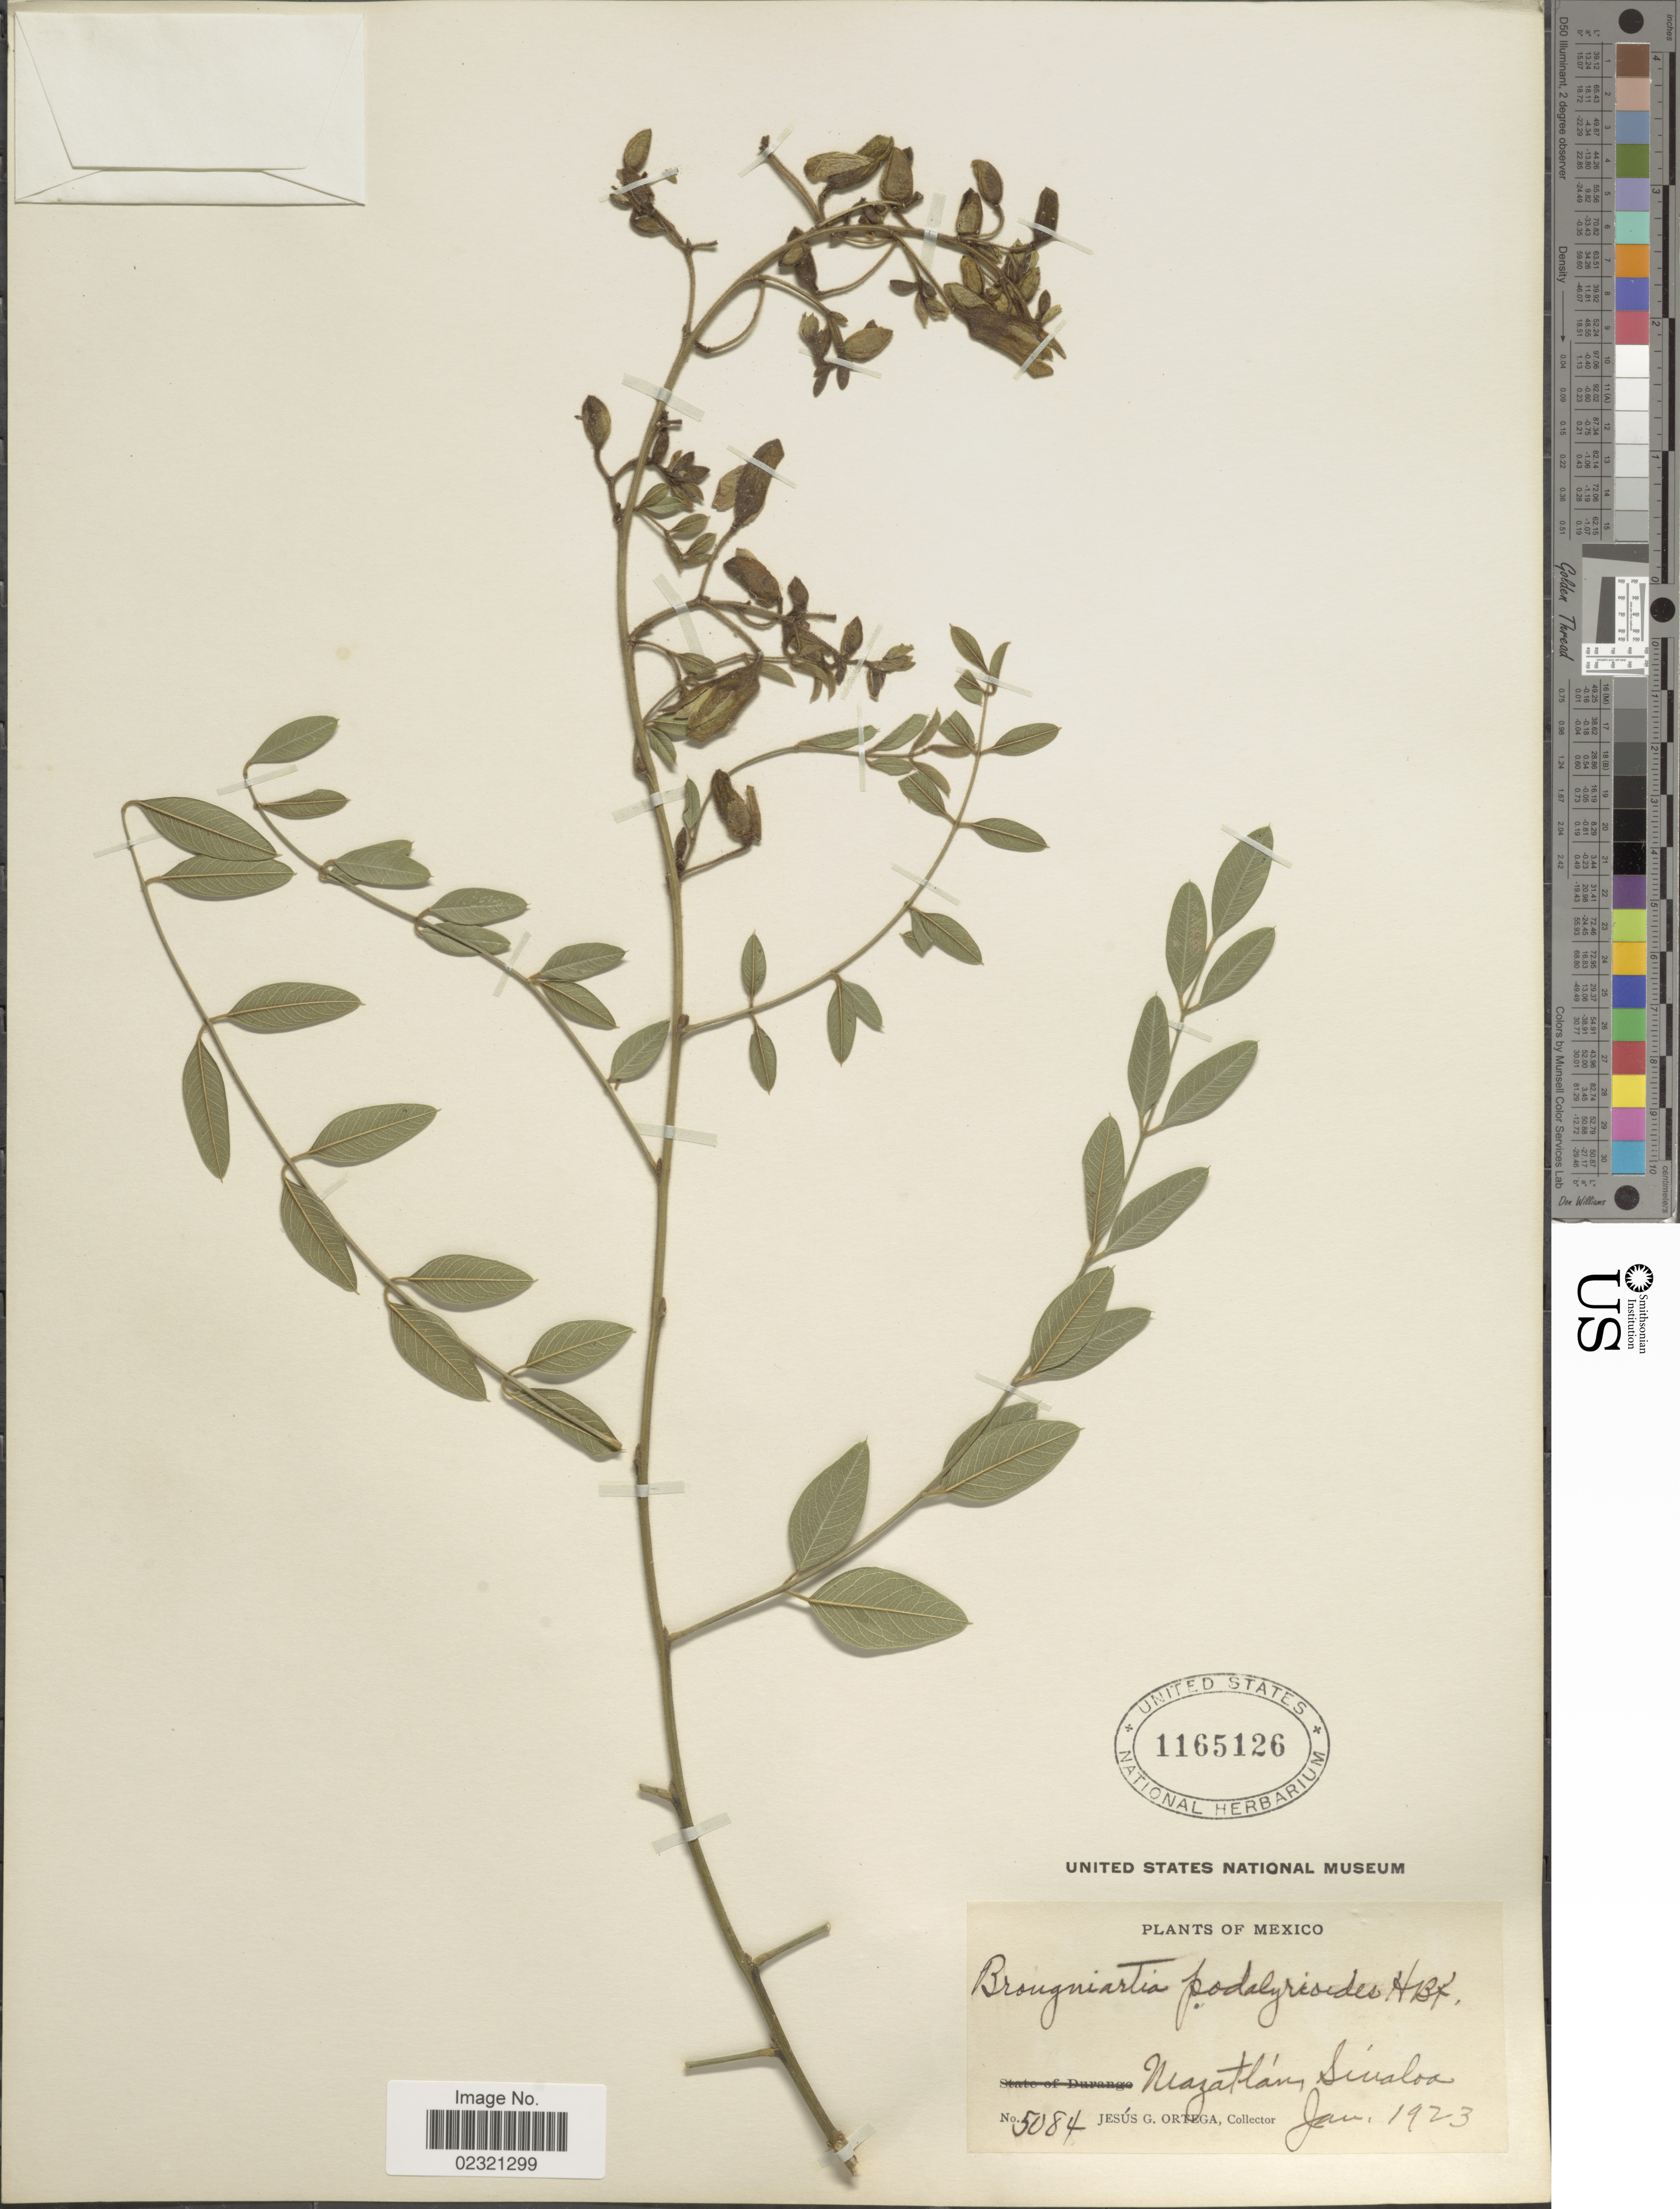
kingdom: Plantae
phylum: Tracheophyta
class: Magnoliopsida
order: Fabales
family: Fabaceae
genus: Brongniartia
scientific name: Brongniartia goldmanii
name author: Rose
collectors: J. Ortega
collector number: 5084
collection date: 1923-01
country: Mexico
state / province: Sinaloa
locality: Mazatlán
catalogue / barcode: US 1165126